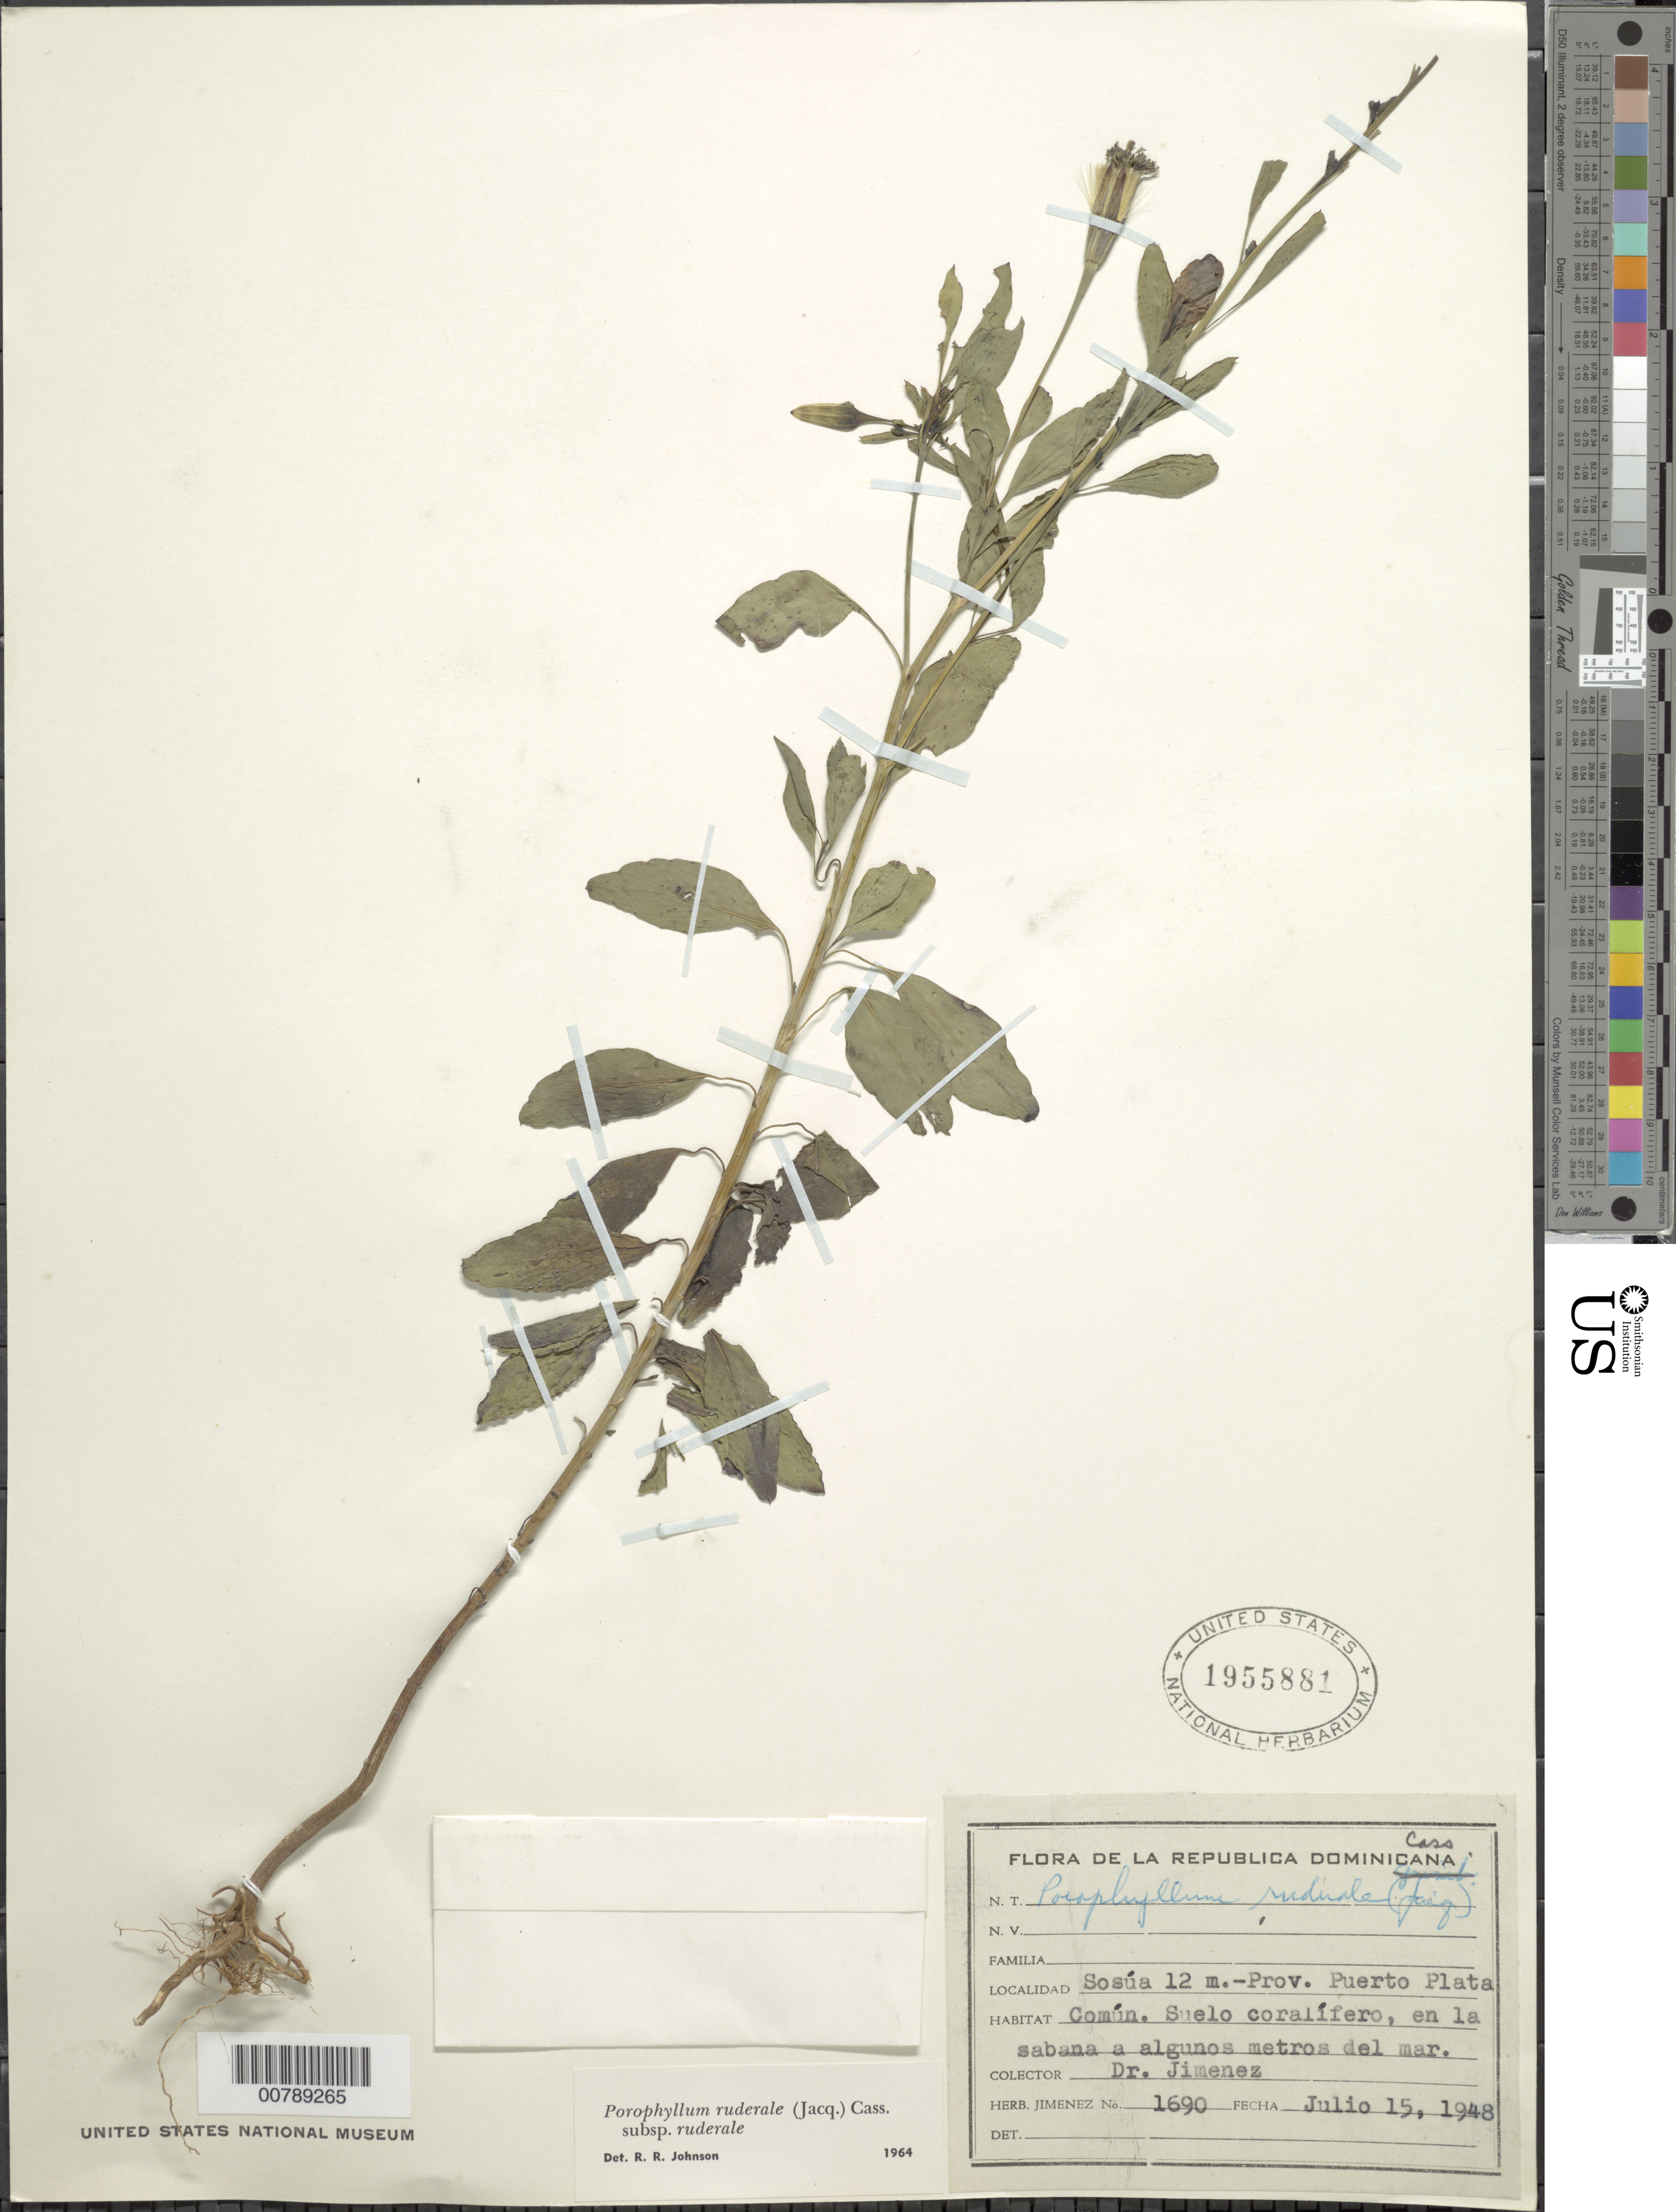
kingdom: Plantae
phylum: Tracheophyta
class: Magnoliopsida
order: Asterales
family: Asteraceae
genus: Porophyllum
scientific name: Porophyllum ruderale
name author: (Jacq.) Cass.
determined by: Johnson, R. R.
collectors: J. J. Jiménez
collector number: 1690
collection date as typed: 15 Jul 1948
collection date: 1948-07-15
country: Dominican Republic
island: Hispaniola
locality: Sosúa, 12 m de Provincia Puerto Plata. Suelo coralífero, en la sabana a algunos metros del mar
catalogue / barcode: US 1955881